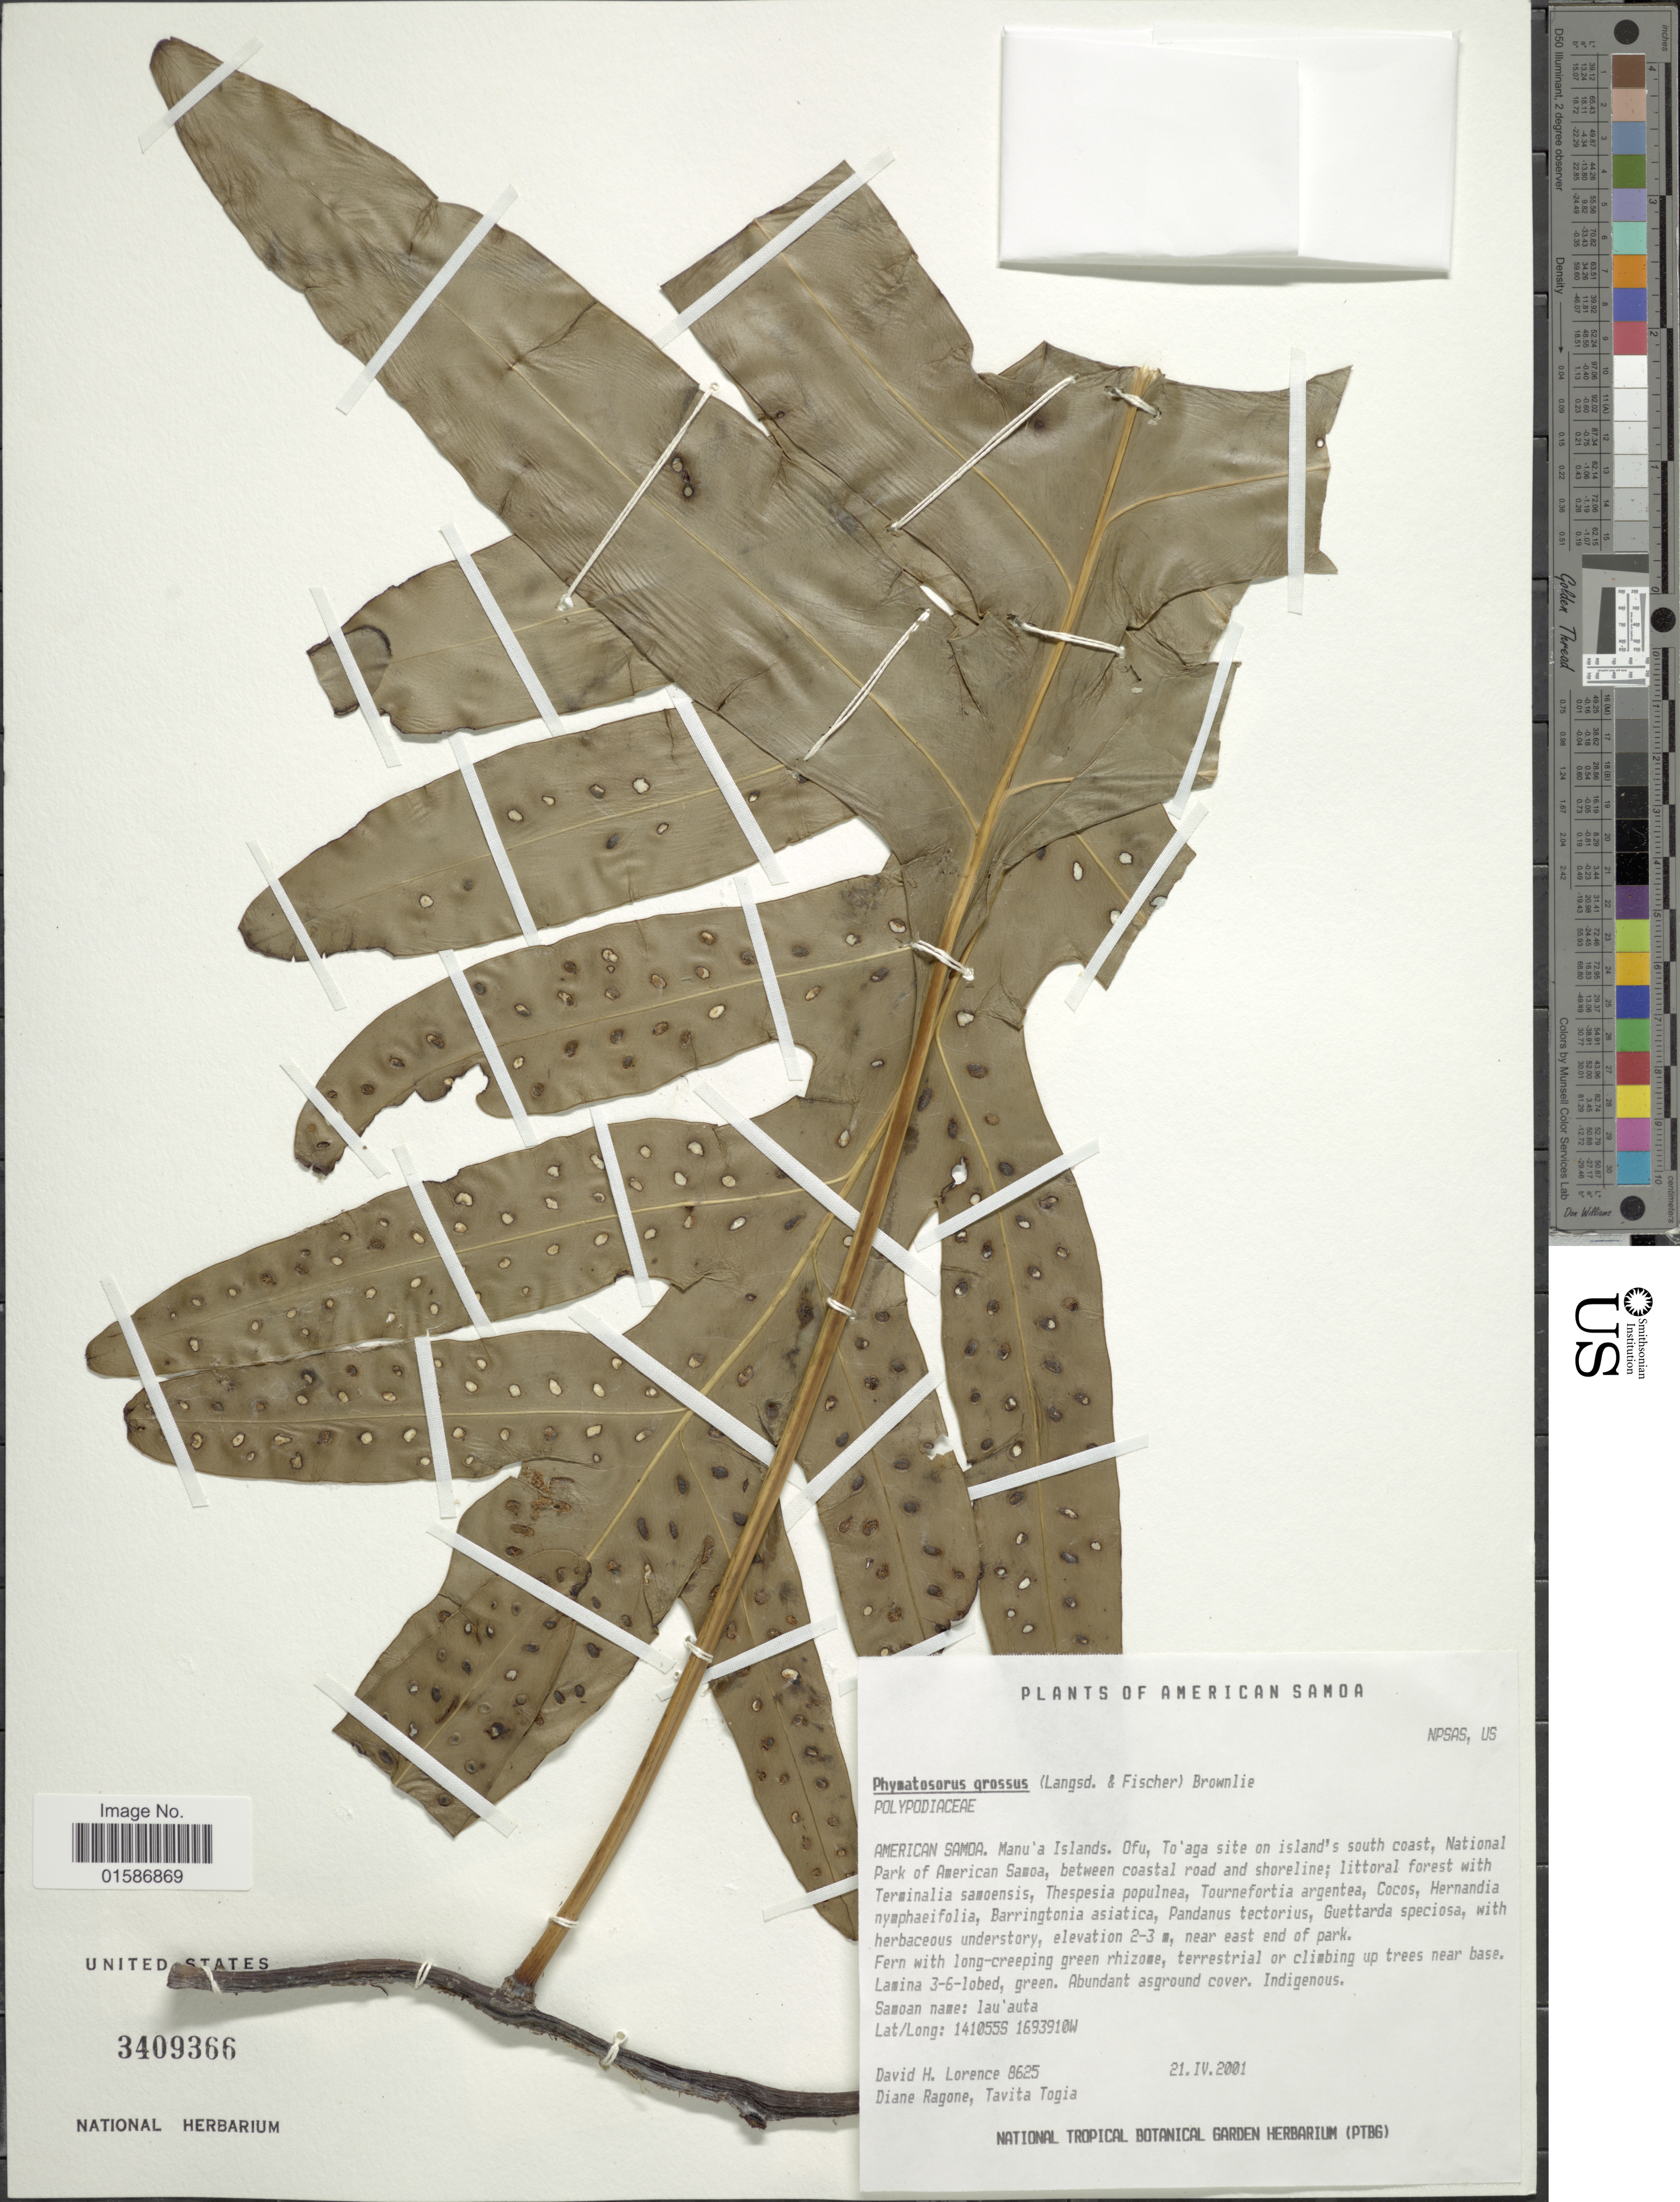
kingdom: Plantae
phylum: Tracheophyta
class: Polypodiopsida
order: Polypodiales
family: Polypodiaceae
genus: Microsorum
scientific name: Microsorum grossum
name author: (Langsd. & Fisch.) S.B. Andrews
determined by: Wagner, W. L., (BOT), Smithsonian Institution - National Museum of Natural History (UNITED STATES)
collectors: D. Lorence, D. Ragone & T. Togia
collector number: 8625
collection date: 2001-04-21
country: American Samoa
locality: Manuá Islands. Ofu, To'aga on island south coast, National Park of American Samoa, between coastal and shoreline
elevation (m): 2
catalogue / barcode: US 3409366